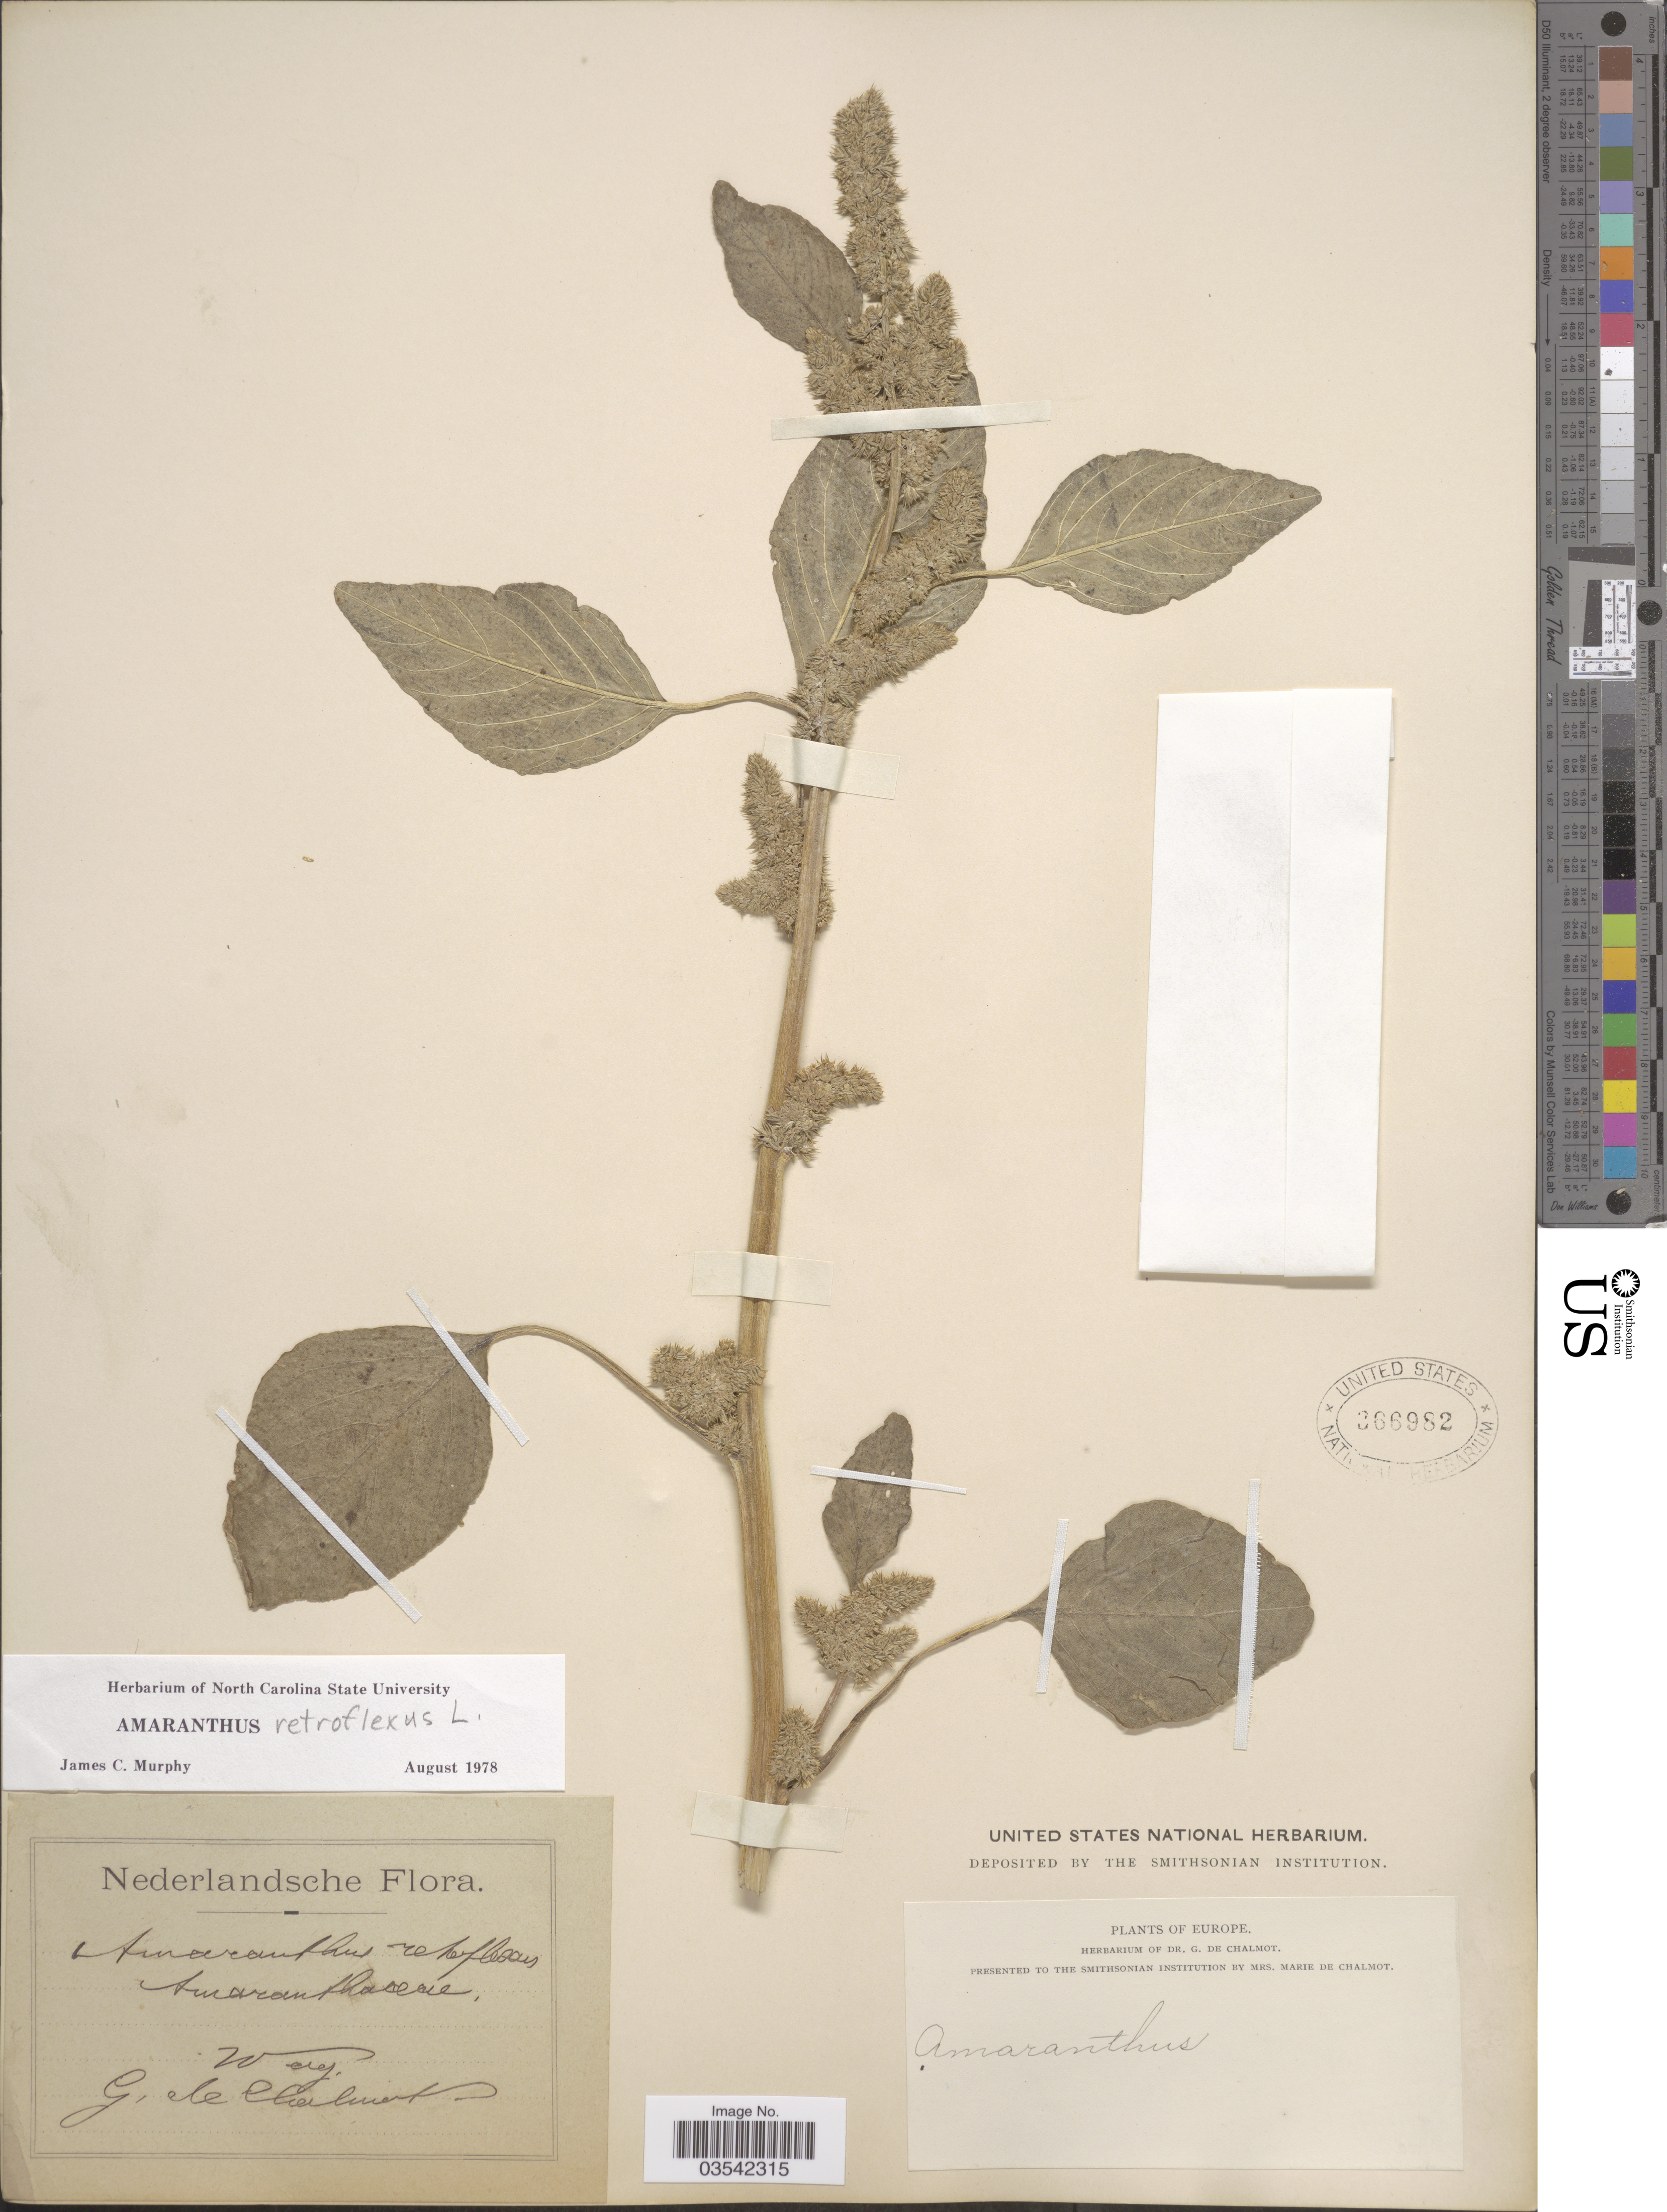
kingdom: Plantae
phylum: Tracheophyta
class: Magnoliopsida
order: Caryophyllales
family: Amaranthaceae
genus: Amaranthus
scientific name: Amaranthus retroflexus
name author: L.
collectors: G. de Chalmot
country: Netherlands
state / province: Gelderland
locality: Wag.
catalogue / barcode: US 366982